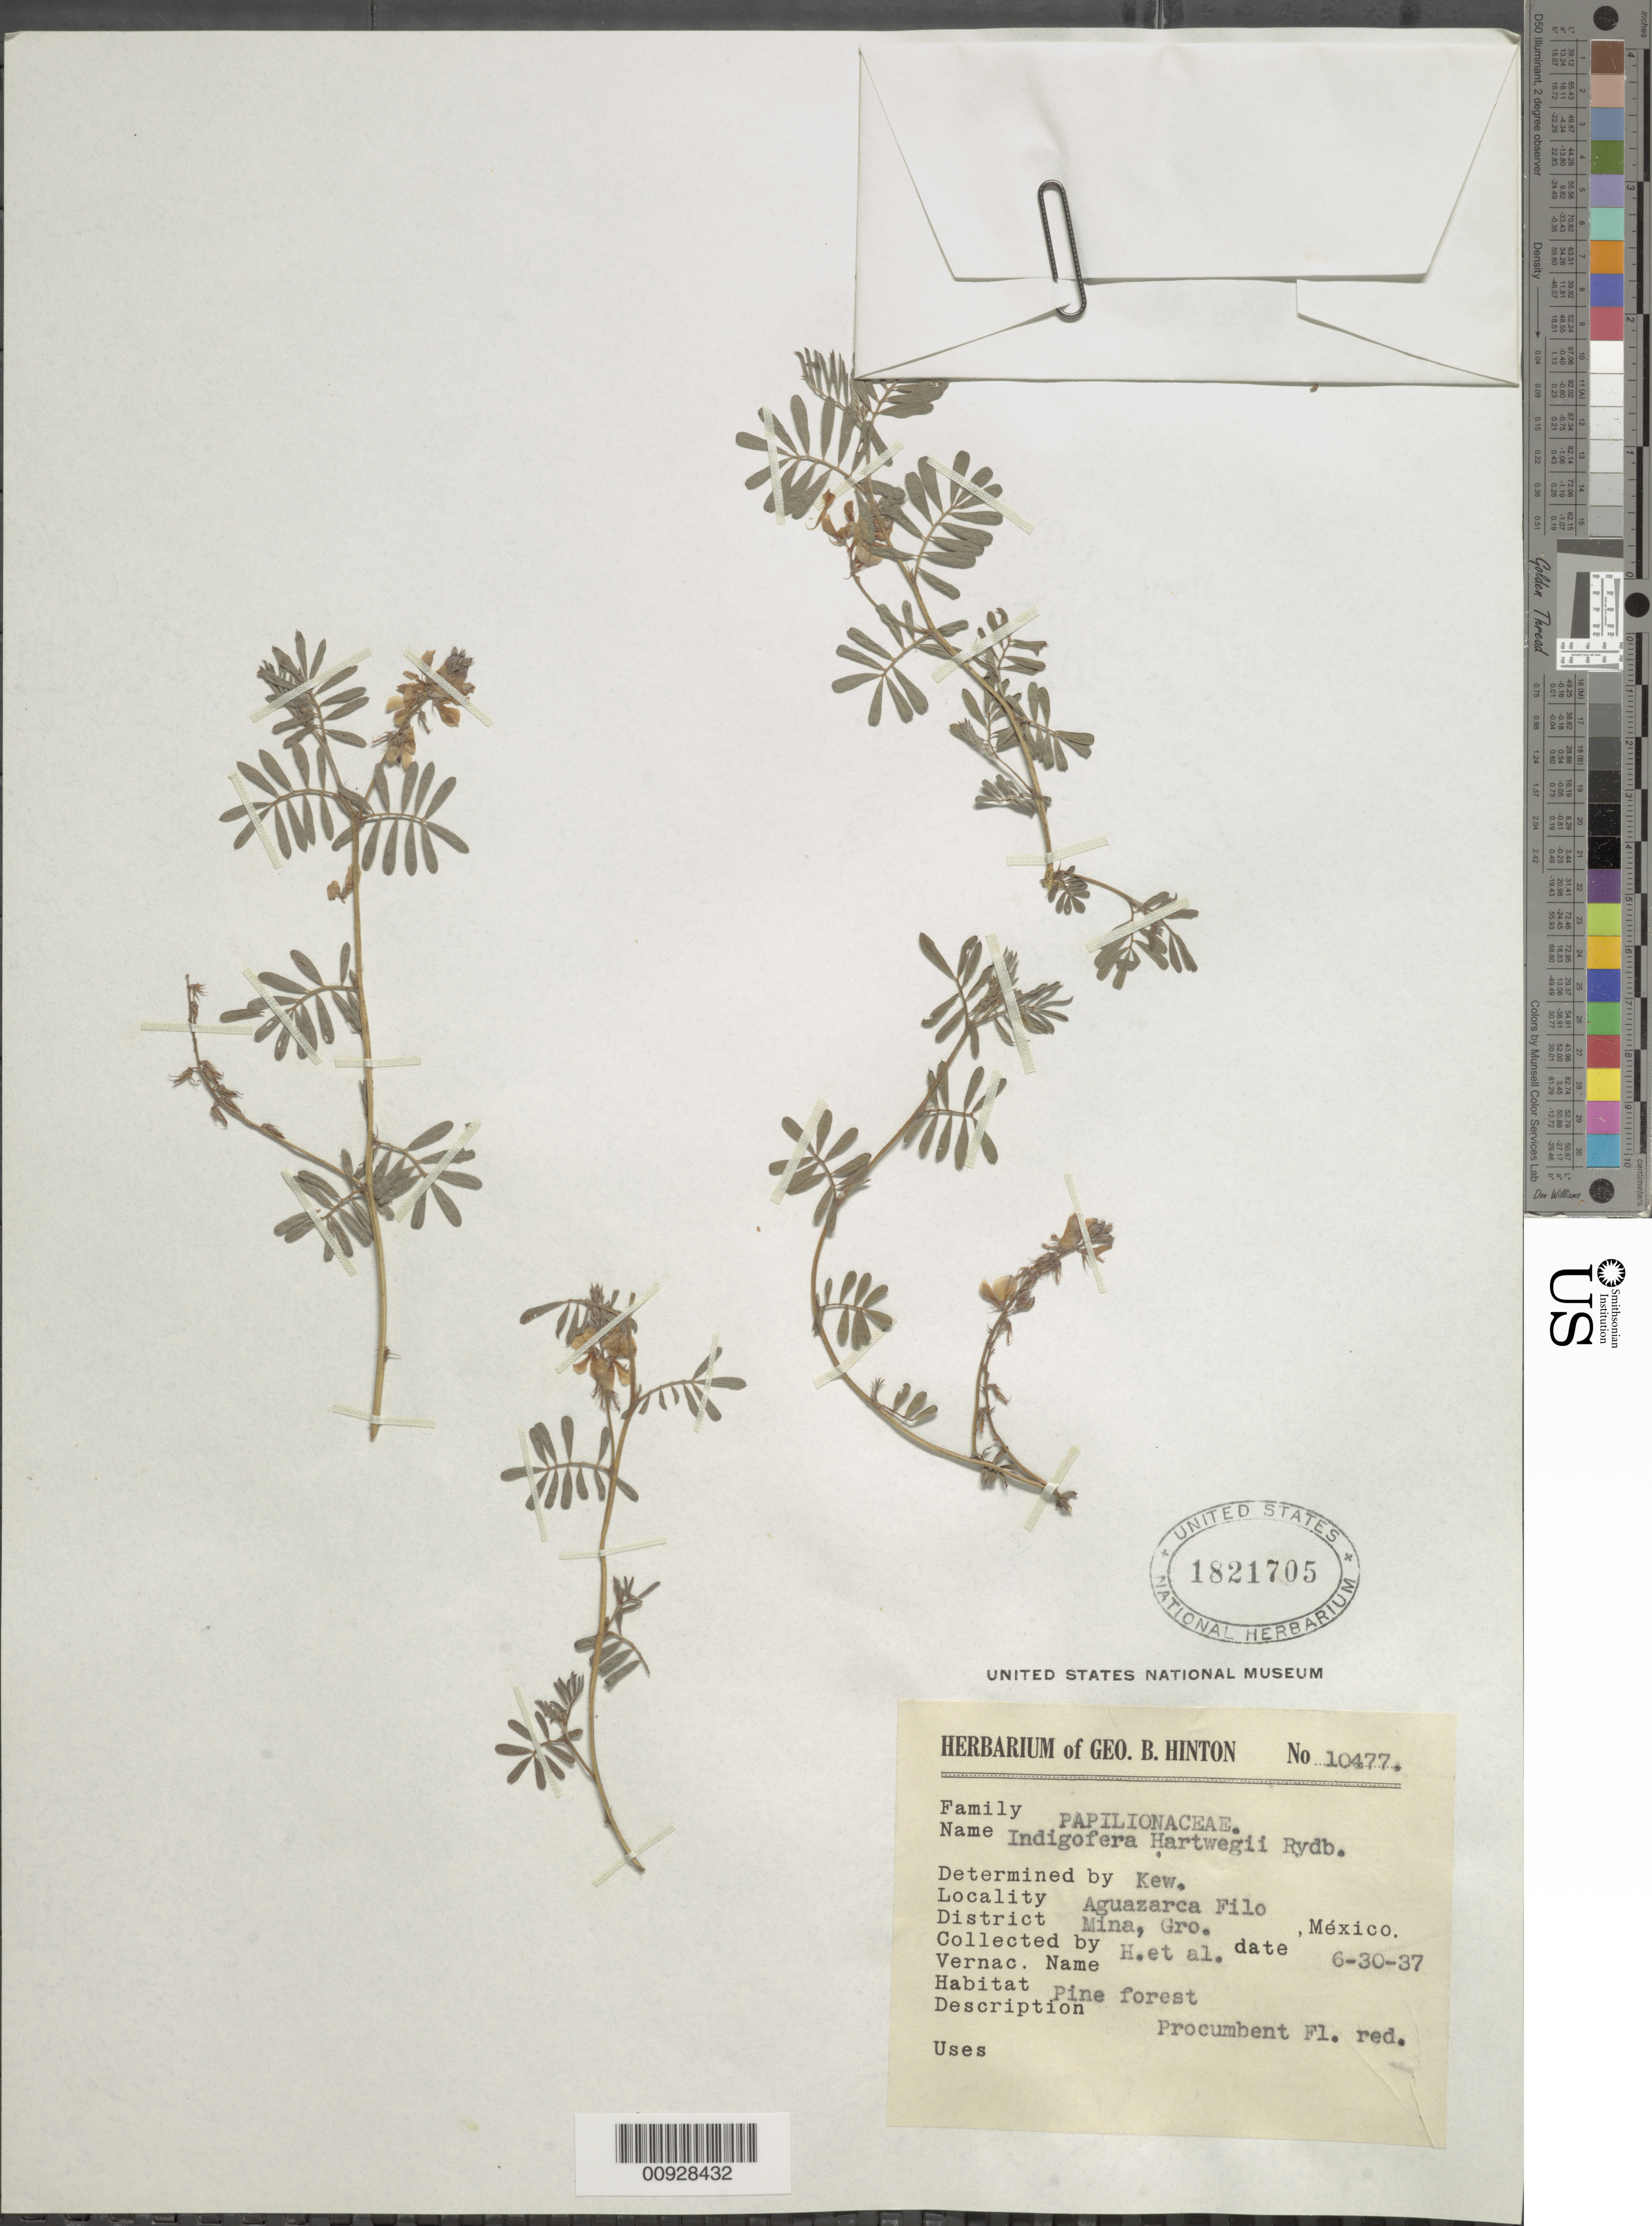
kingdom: Plantae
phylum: Tracheophyta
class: Magnoliopsida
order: Fabales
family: Fabaceae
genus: Indigofera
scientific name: Indigofera hartwegii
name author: Rydb.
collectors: G. B. Hinton & et al.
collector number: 10477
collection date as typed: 30 Jun 1937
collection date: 1937-06-30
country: Mexico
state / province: Guerrero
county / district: Mina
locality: Aguazarca Filo, District Mina, Guerrero.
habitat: Pine forest.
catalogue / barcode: US 1821705